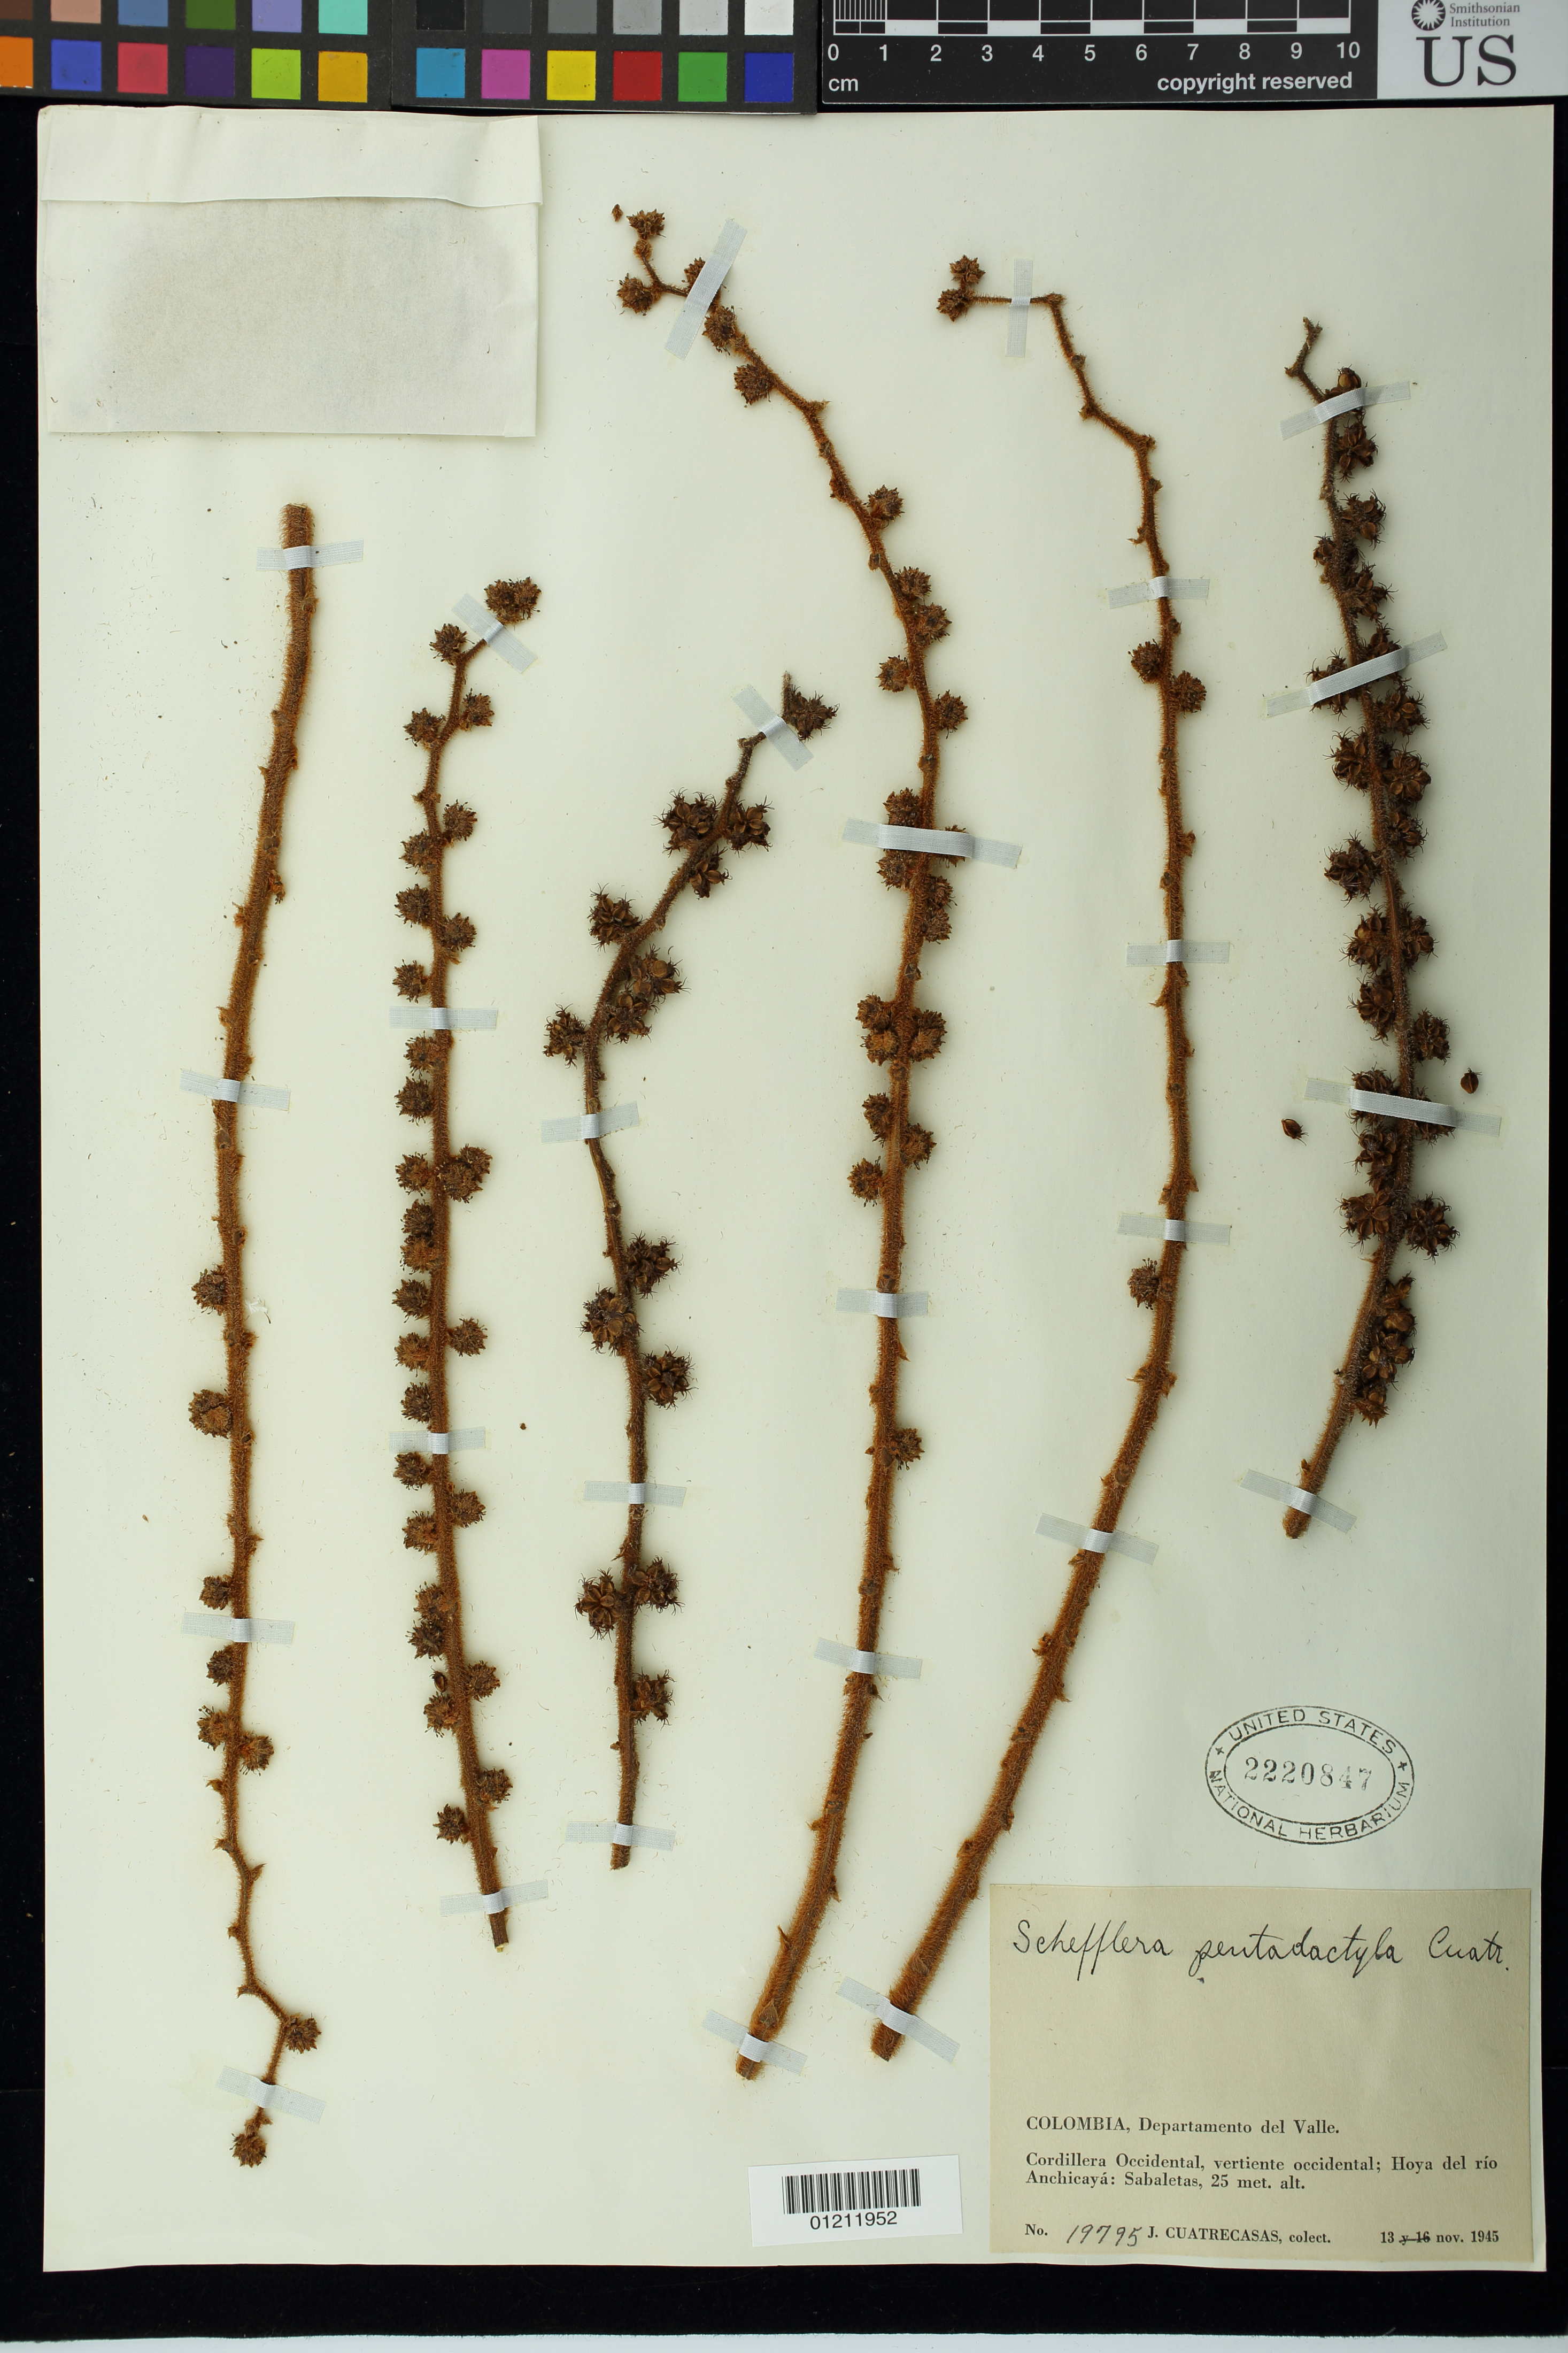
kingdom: Plantae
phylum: Tracheophyta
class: Magnoliopsida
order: Apiales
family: Araliaceae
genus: Schefflera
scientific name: Schefflera pentadactyla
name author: Cuatrec.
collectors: J. Cuatrecasas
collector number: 19795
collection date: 1945-11-13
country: Colombia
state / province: Valle del Cauca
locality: Departamento del Valle: Cordillera Occidental, vertiente occidental; Hoya del río Anchicayá: Sabaletas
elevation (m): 25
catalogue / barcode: US 2220847